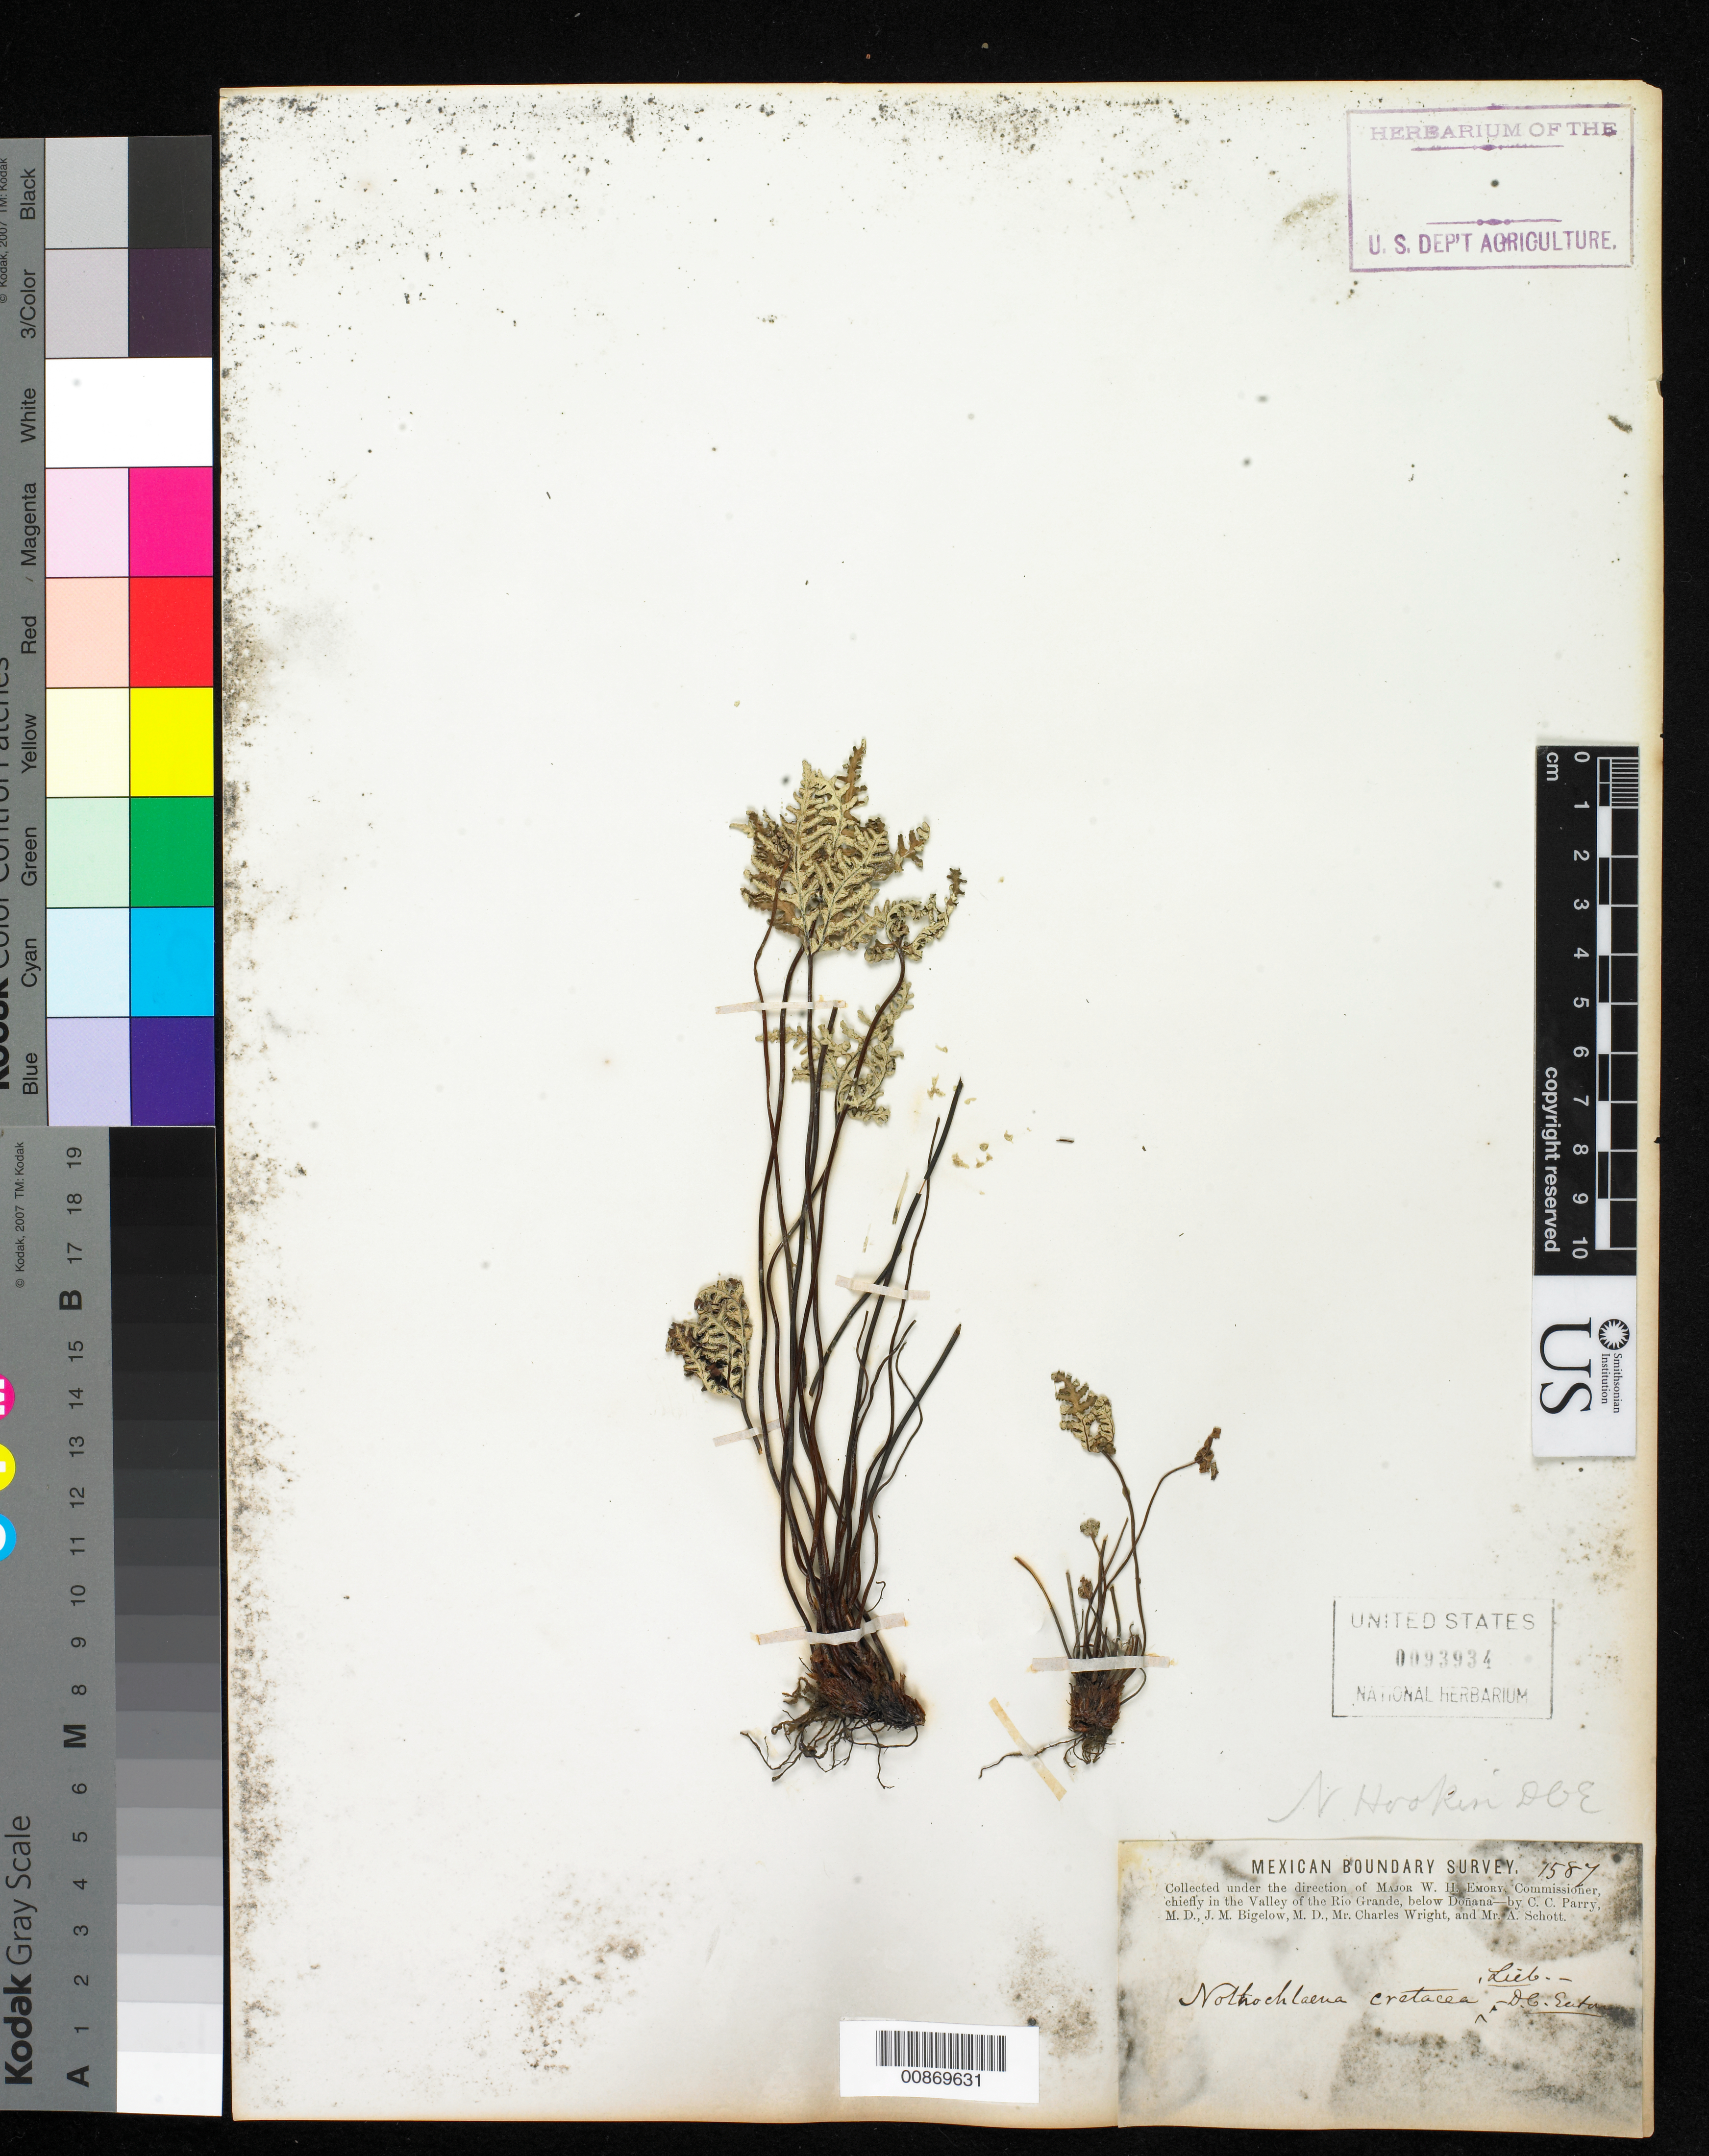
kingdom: Plantae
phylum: Tracheophyta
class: Polypodiopsida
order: Polypodiales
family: Pteridaceae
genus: Notholaena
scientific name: Notholaena standleyi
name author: Maxon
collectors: C. C. Parry, J. M. Bigelow, C. Wright & A. C. V. Schott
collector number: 1587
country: United States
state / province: New Mexico / Texas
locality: Valley of the Rio Grande, below Doñana.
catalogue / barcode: US 93934